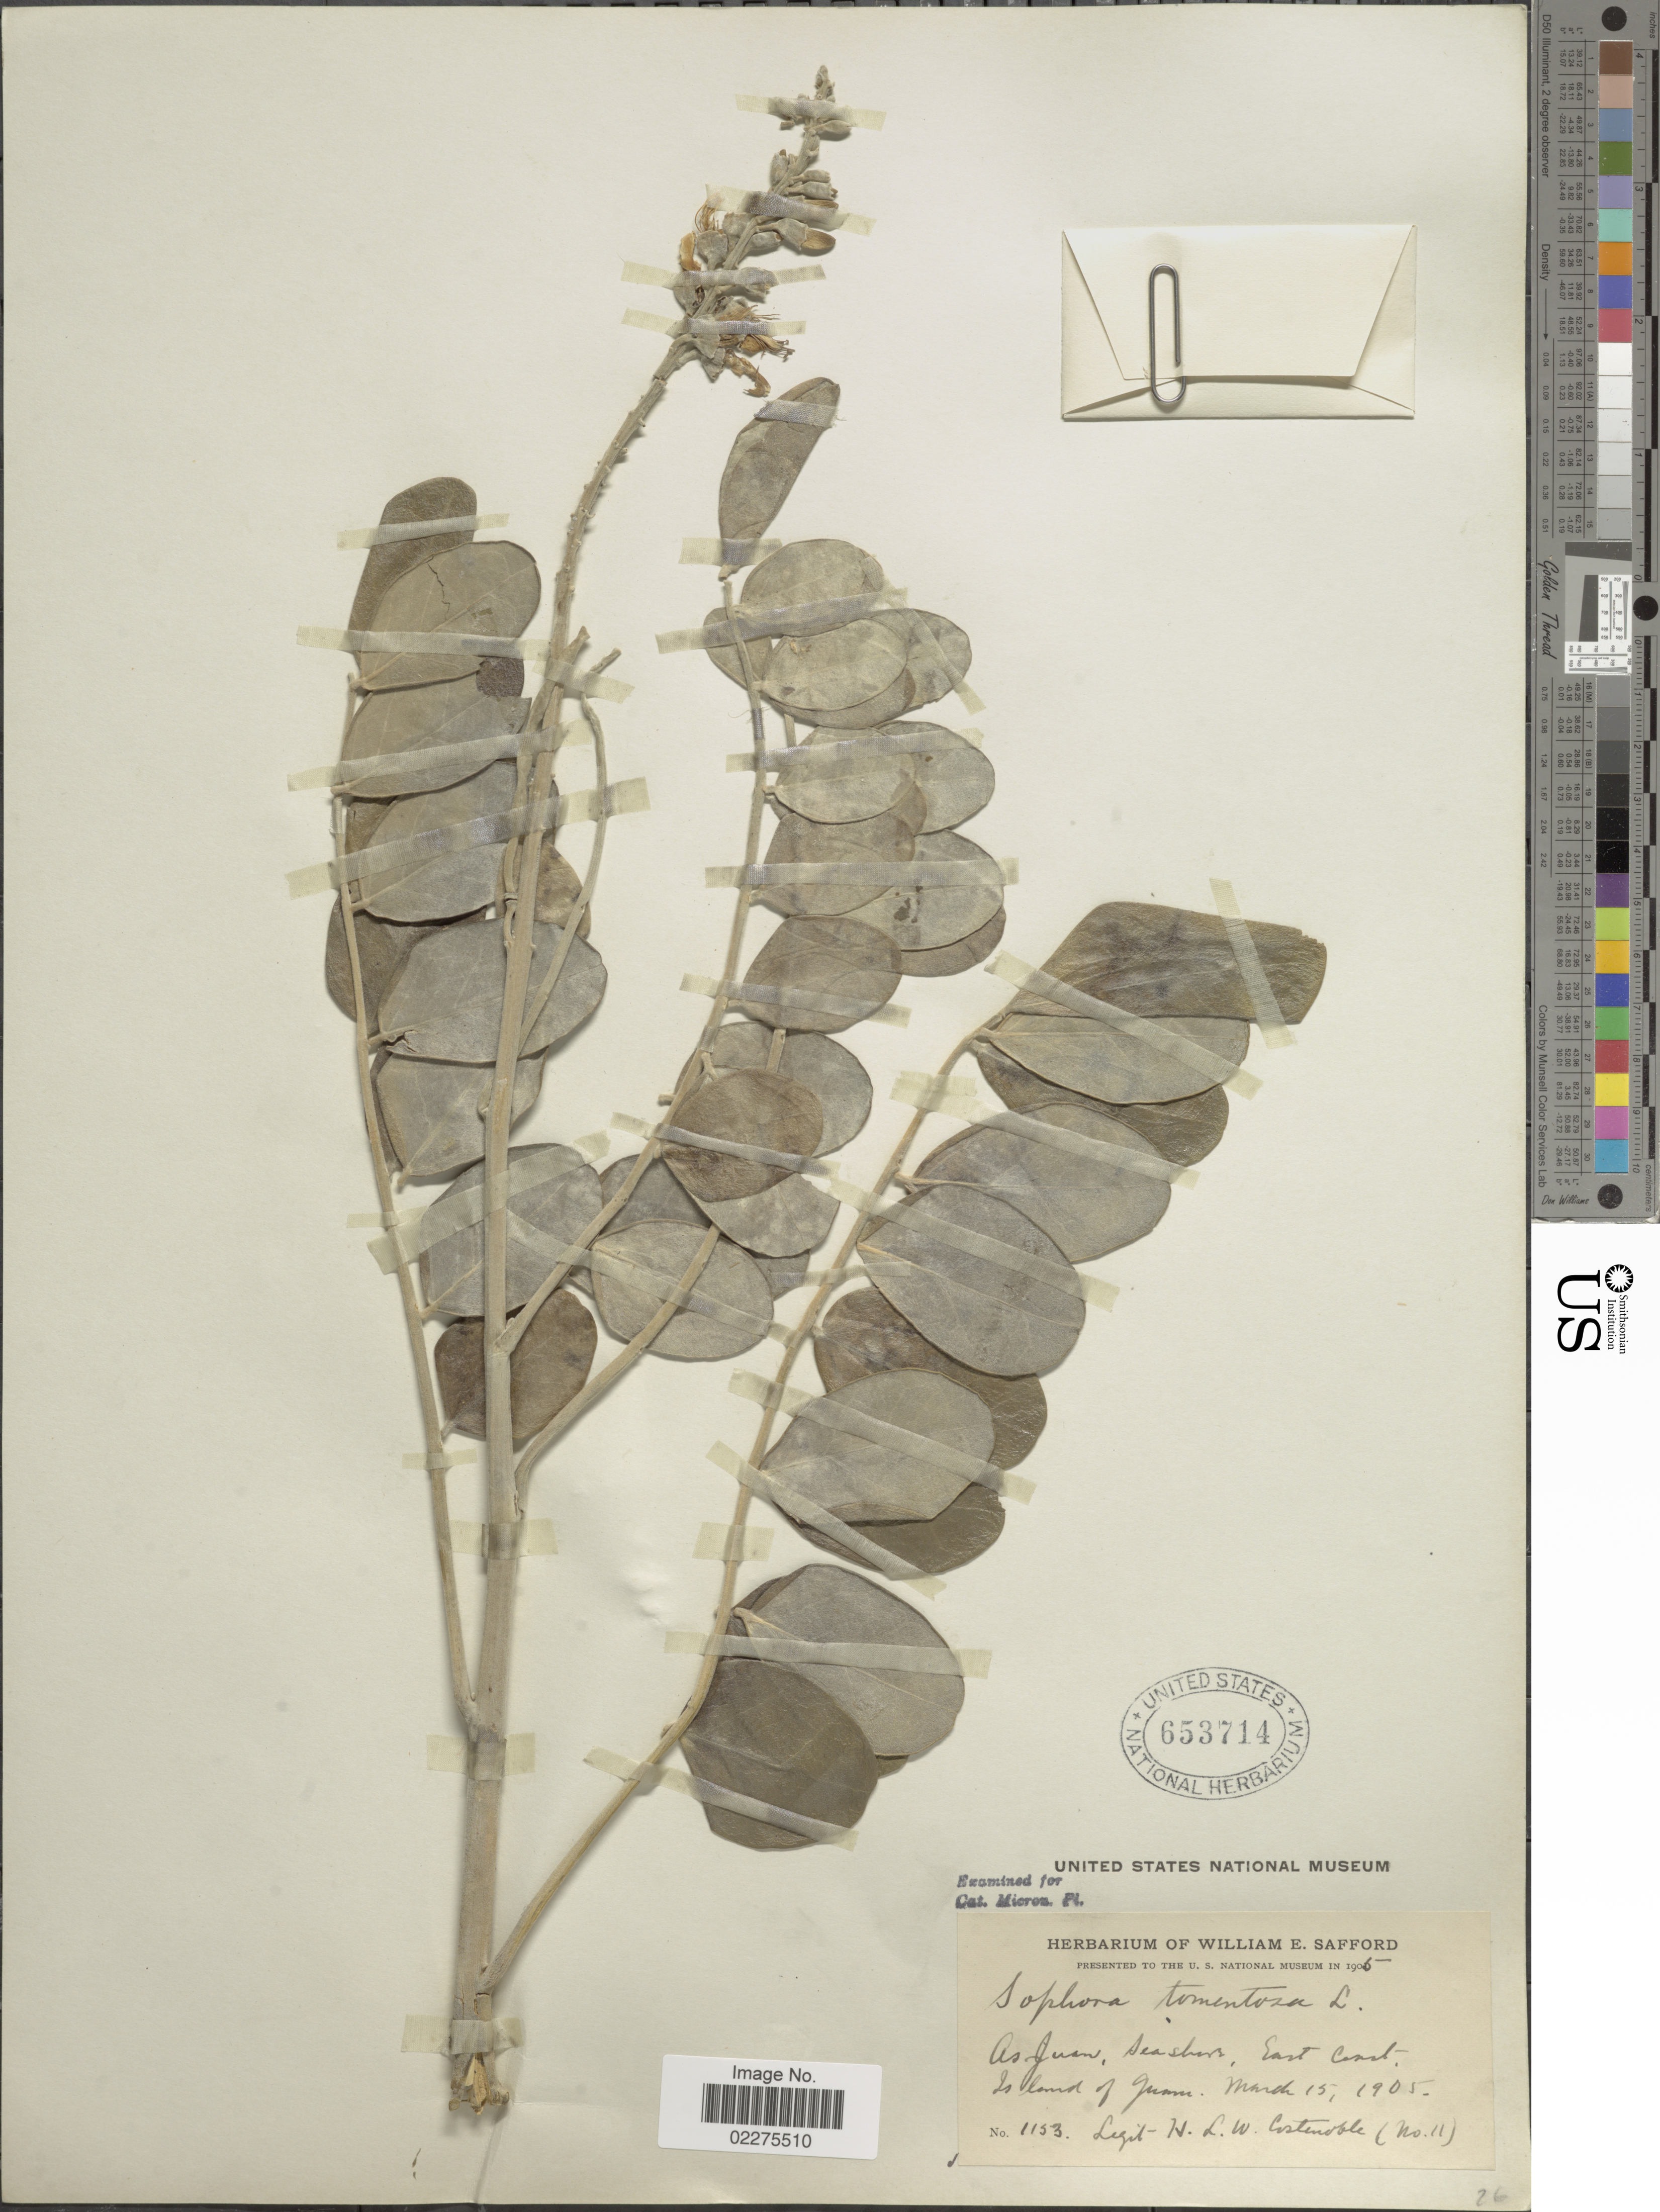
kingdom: Plantae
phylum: Tracheophyta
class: Magnoliopsida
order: Fabales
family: Fabaceae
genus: Sophora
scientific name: Sophora tomentosa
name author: L.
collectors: H. Costenoble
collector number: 11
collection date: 1905-03-15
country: Guam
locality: Asfuam [interpreted], seashore, East Coast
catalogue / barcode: US 653714